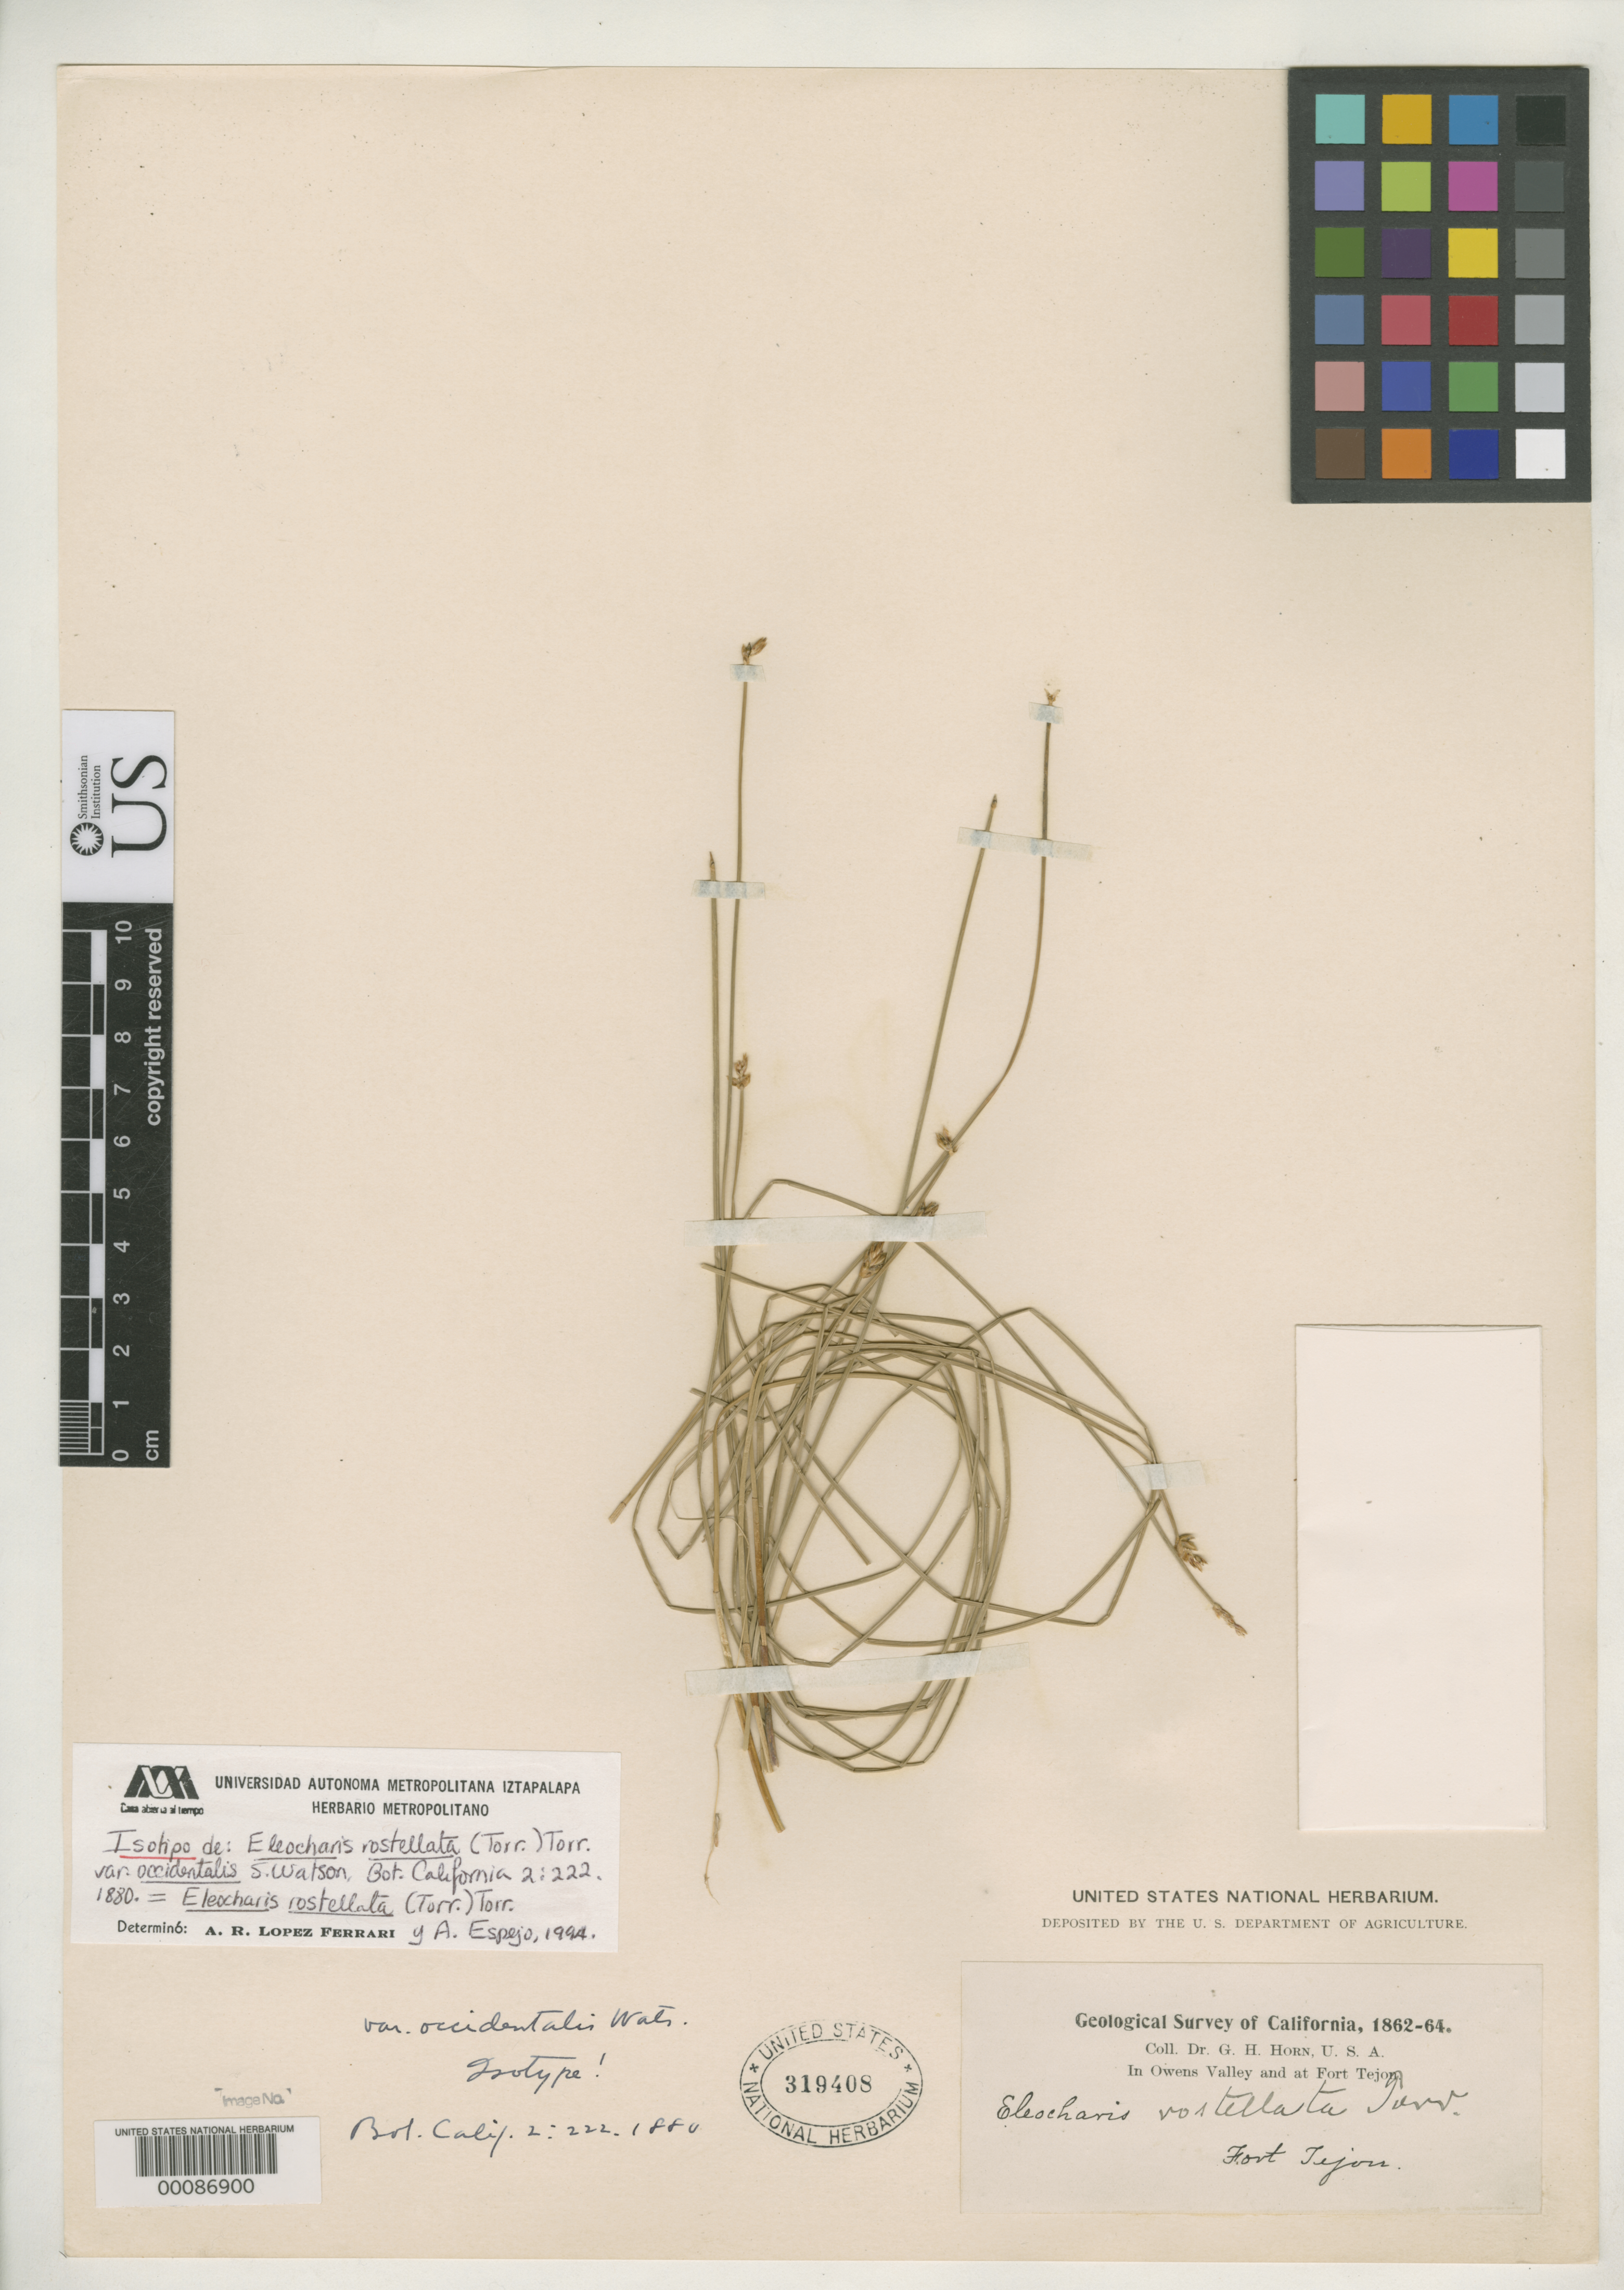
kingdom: Plantae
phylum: Tracheophyta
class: Liliopsida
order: Poales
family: Cyperaceae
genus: Eleocharis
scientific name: Eleocharis rostellata var. occidentalis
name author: S. Watson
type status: Isosyntype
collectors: G. Horn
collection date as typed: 1862 to -- --- 1864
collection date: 1862/1864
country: United States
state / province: California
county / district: Kern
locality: Fort Tejon.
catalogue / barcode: US 319408